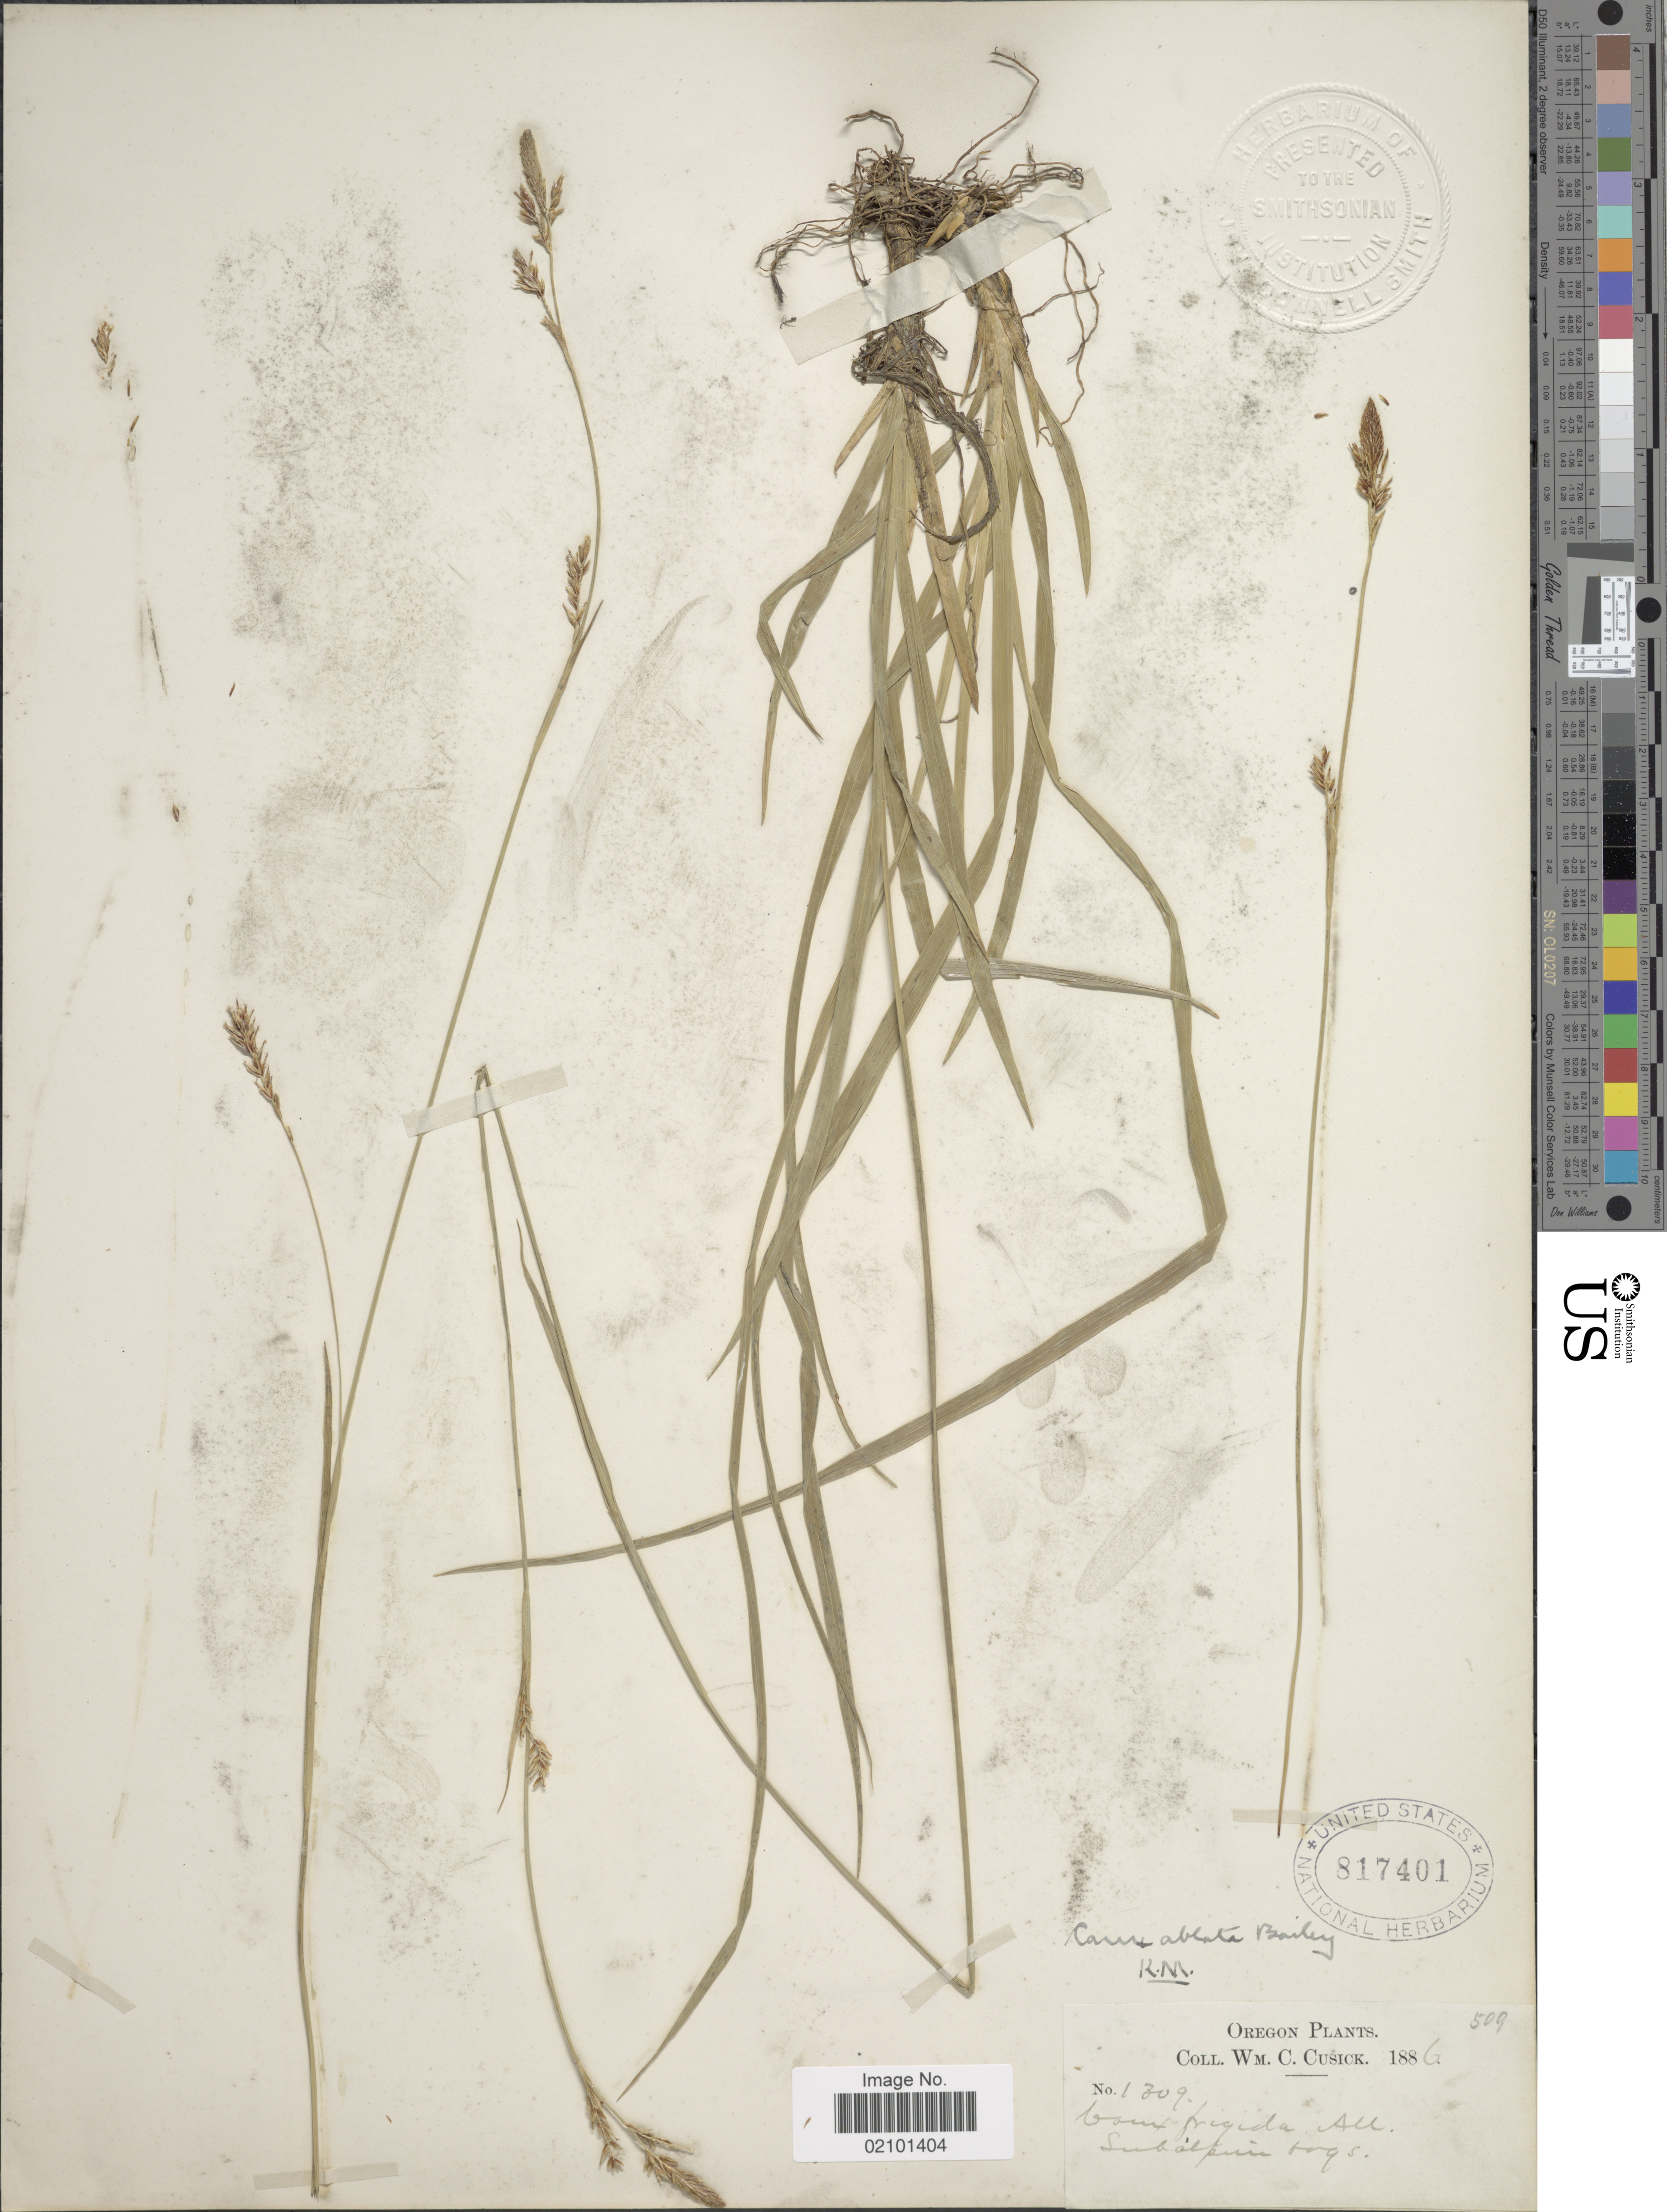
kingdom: Plantae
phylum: Tracheophyta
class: Liliopsida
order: Poales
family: Cyperaceae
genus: Carex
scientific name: Carex ablata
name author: L.H. Bailey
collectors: W. C. Cusick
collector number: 1309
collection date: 1886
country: United States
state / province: Oregon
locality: Subalpine bogs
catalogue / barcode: US 817401